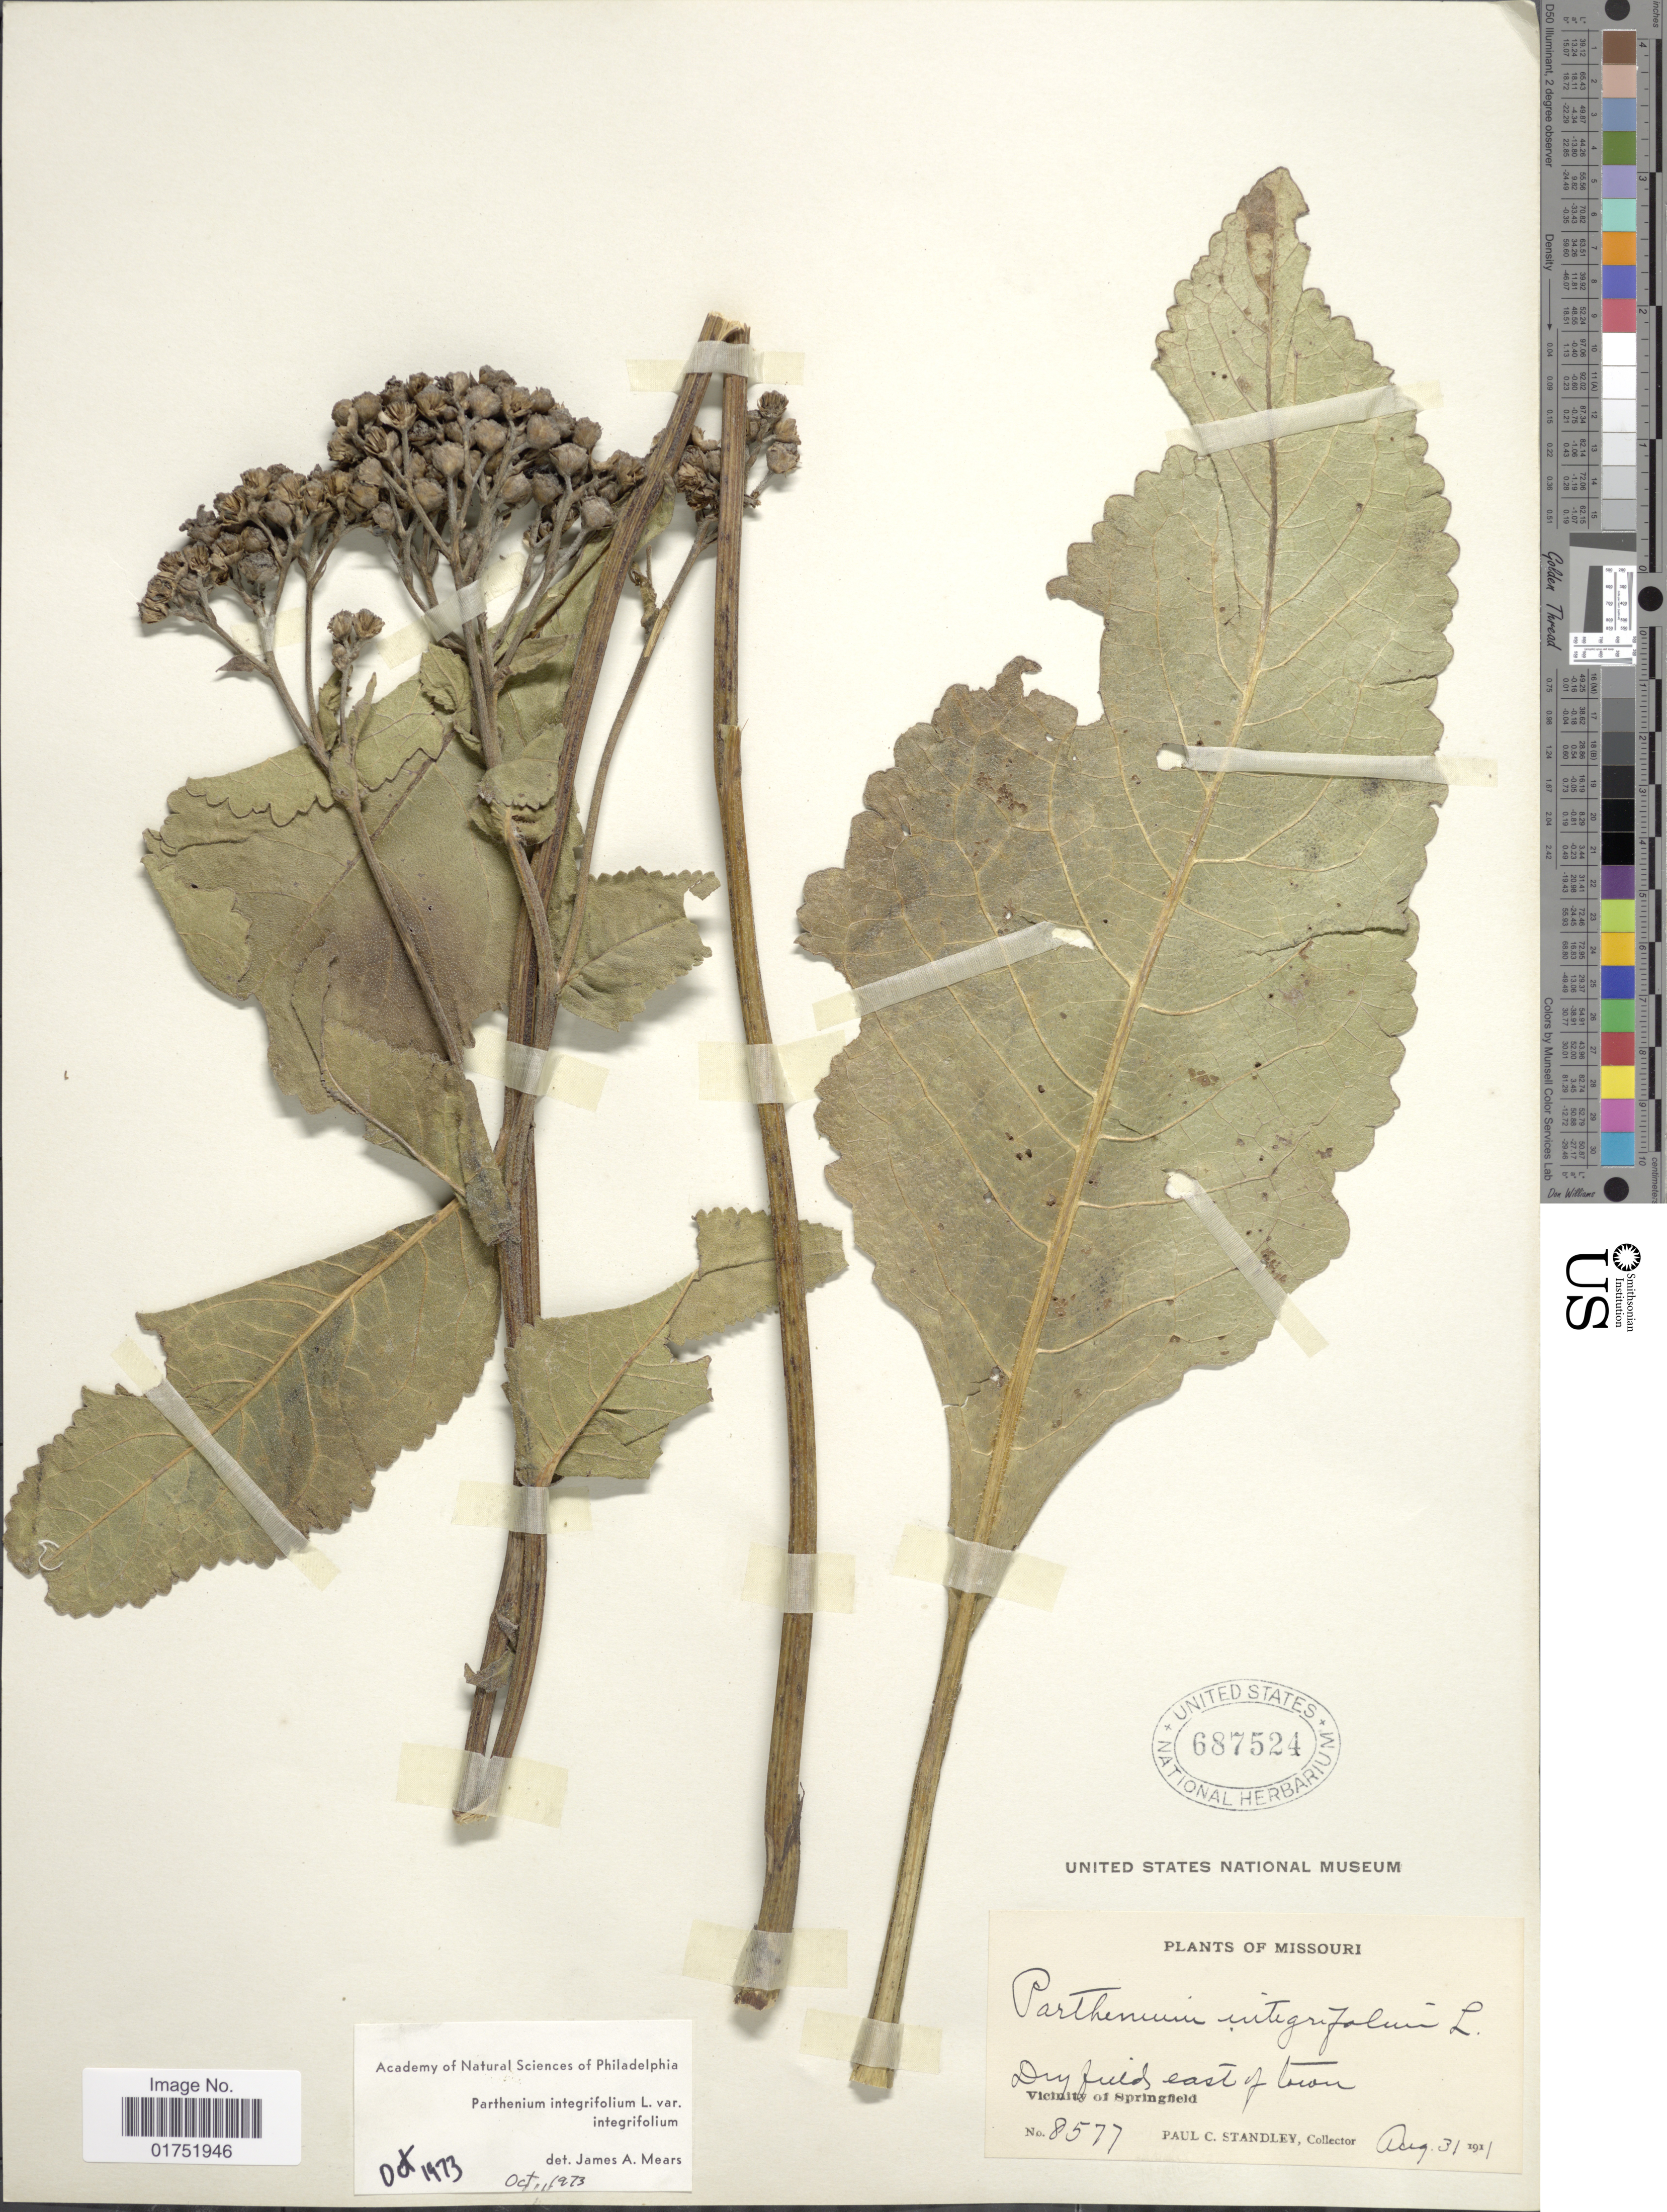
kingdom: Plantae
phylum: Tracheophyta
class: Magnoliopsida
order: Asterales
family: Asteraceae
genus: Parthenium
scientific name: Parthenium integrifolium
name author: L.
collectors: P. C. Standley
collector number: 8577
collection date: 1911-08-31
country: United States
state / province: Missouri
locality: East of town, Vicinity of Springfield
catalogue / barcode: US 687524